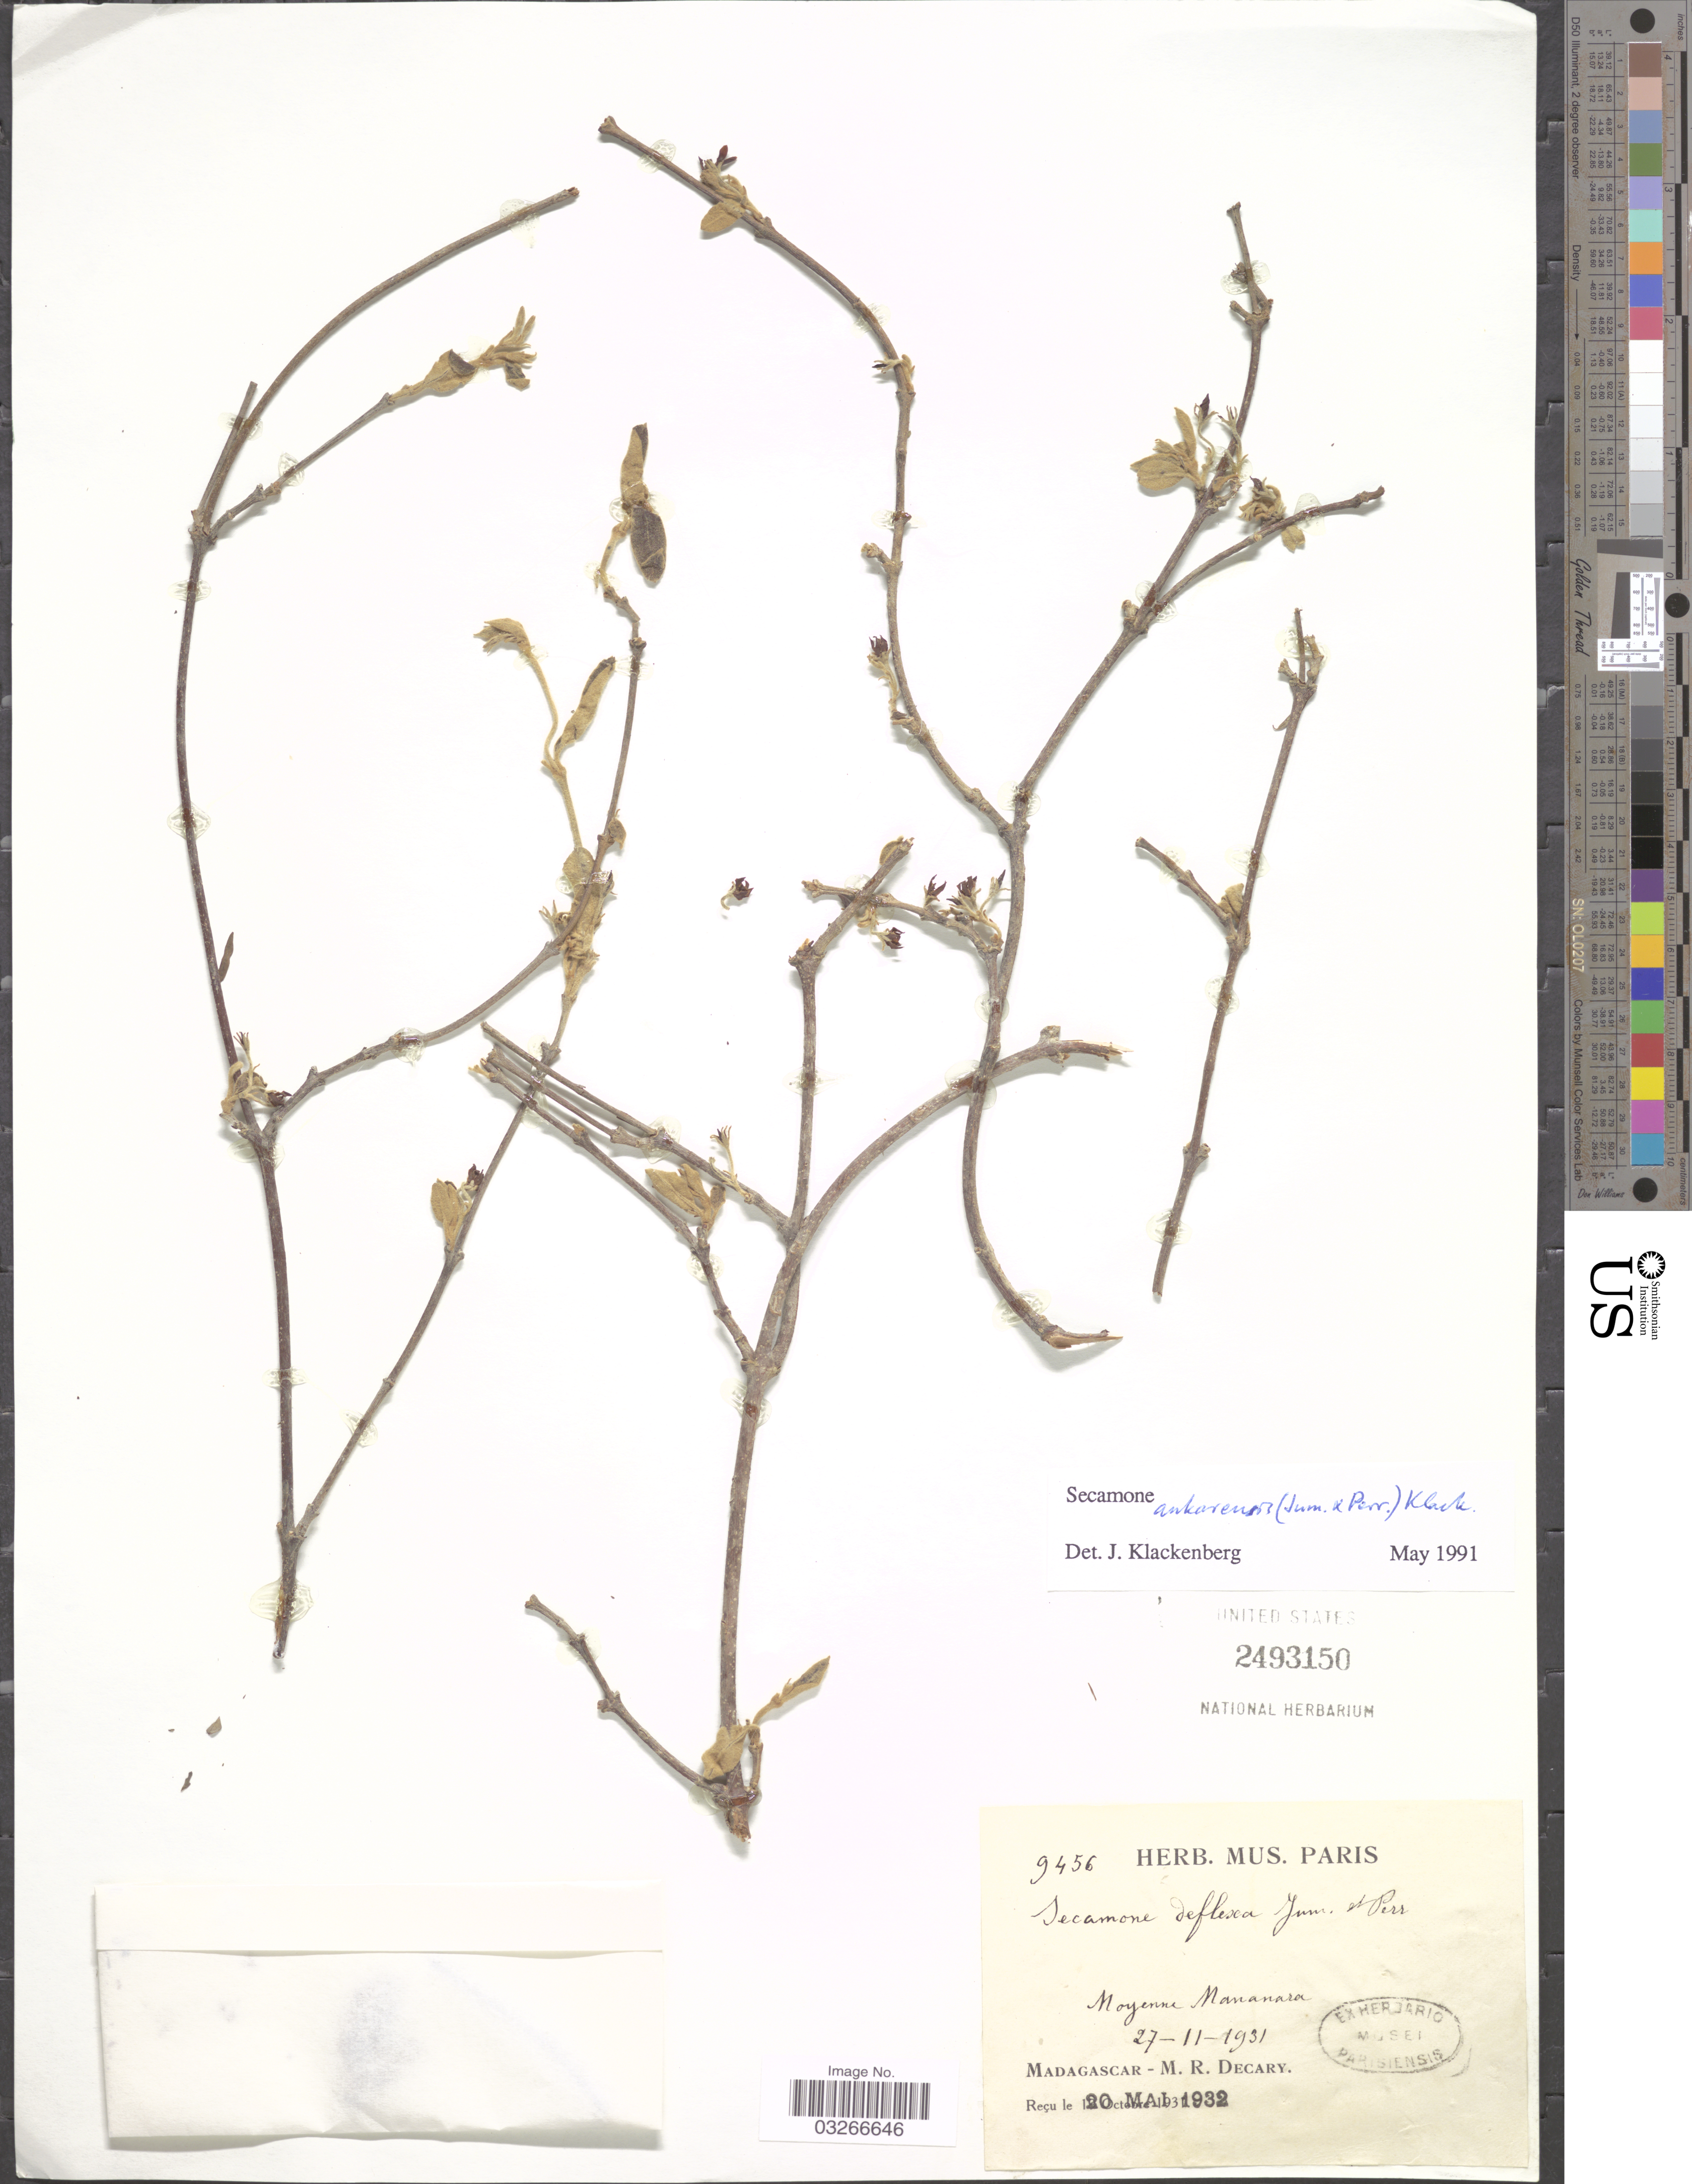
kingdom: Plantae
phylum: Tracheophyta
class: Magnoliopsida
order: Gentianales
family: Apocynaceae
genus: Secamone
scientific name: Secamone ankarensis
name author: (Jum. & H. Perrier) Klack.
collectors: R. Decary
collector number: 9456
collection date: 1931-11-27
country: Madagascar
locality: Moyenne Mananara.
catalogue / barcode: US 2493150